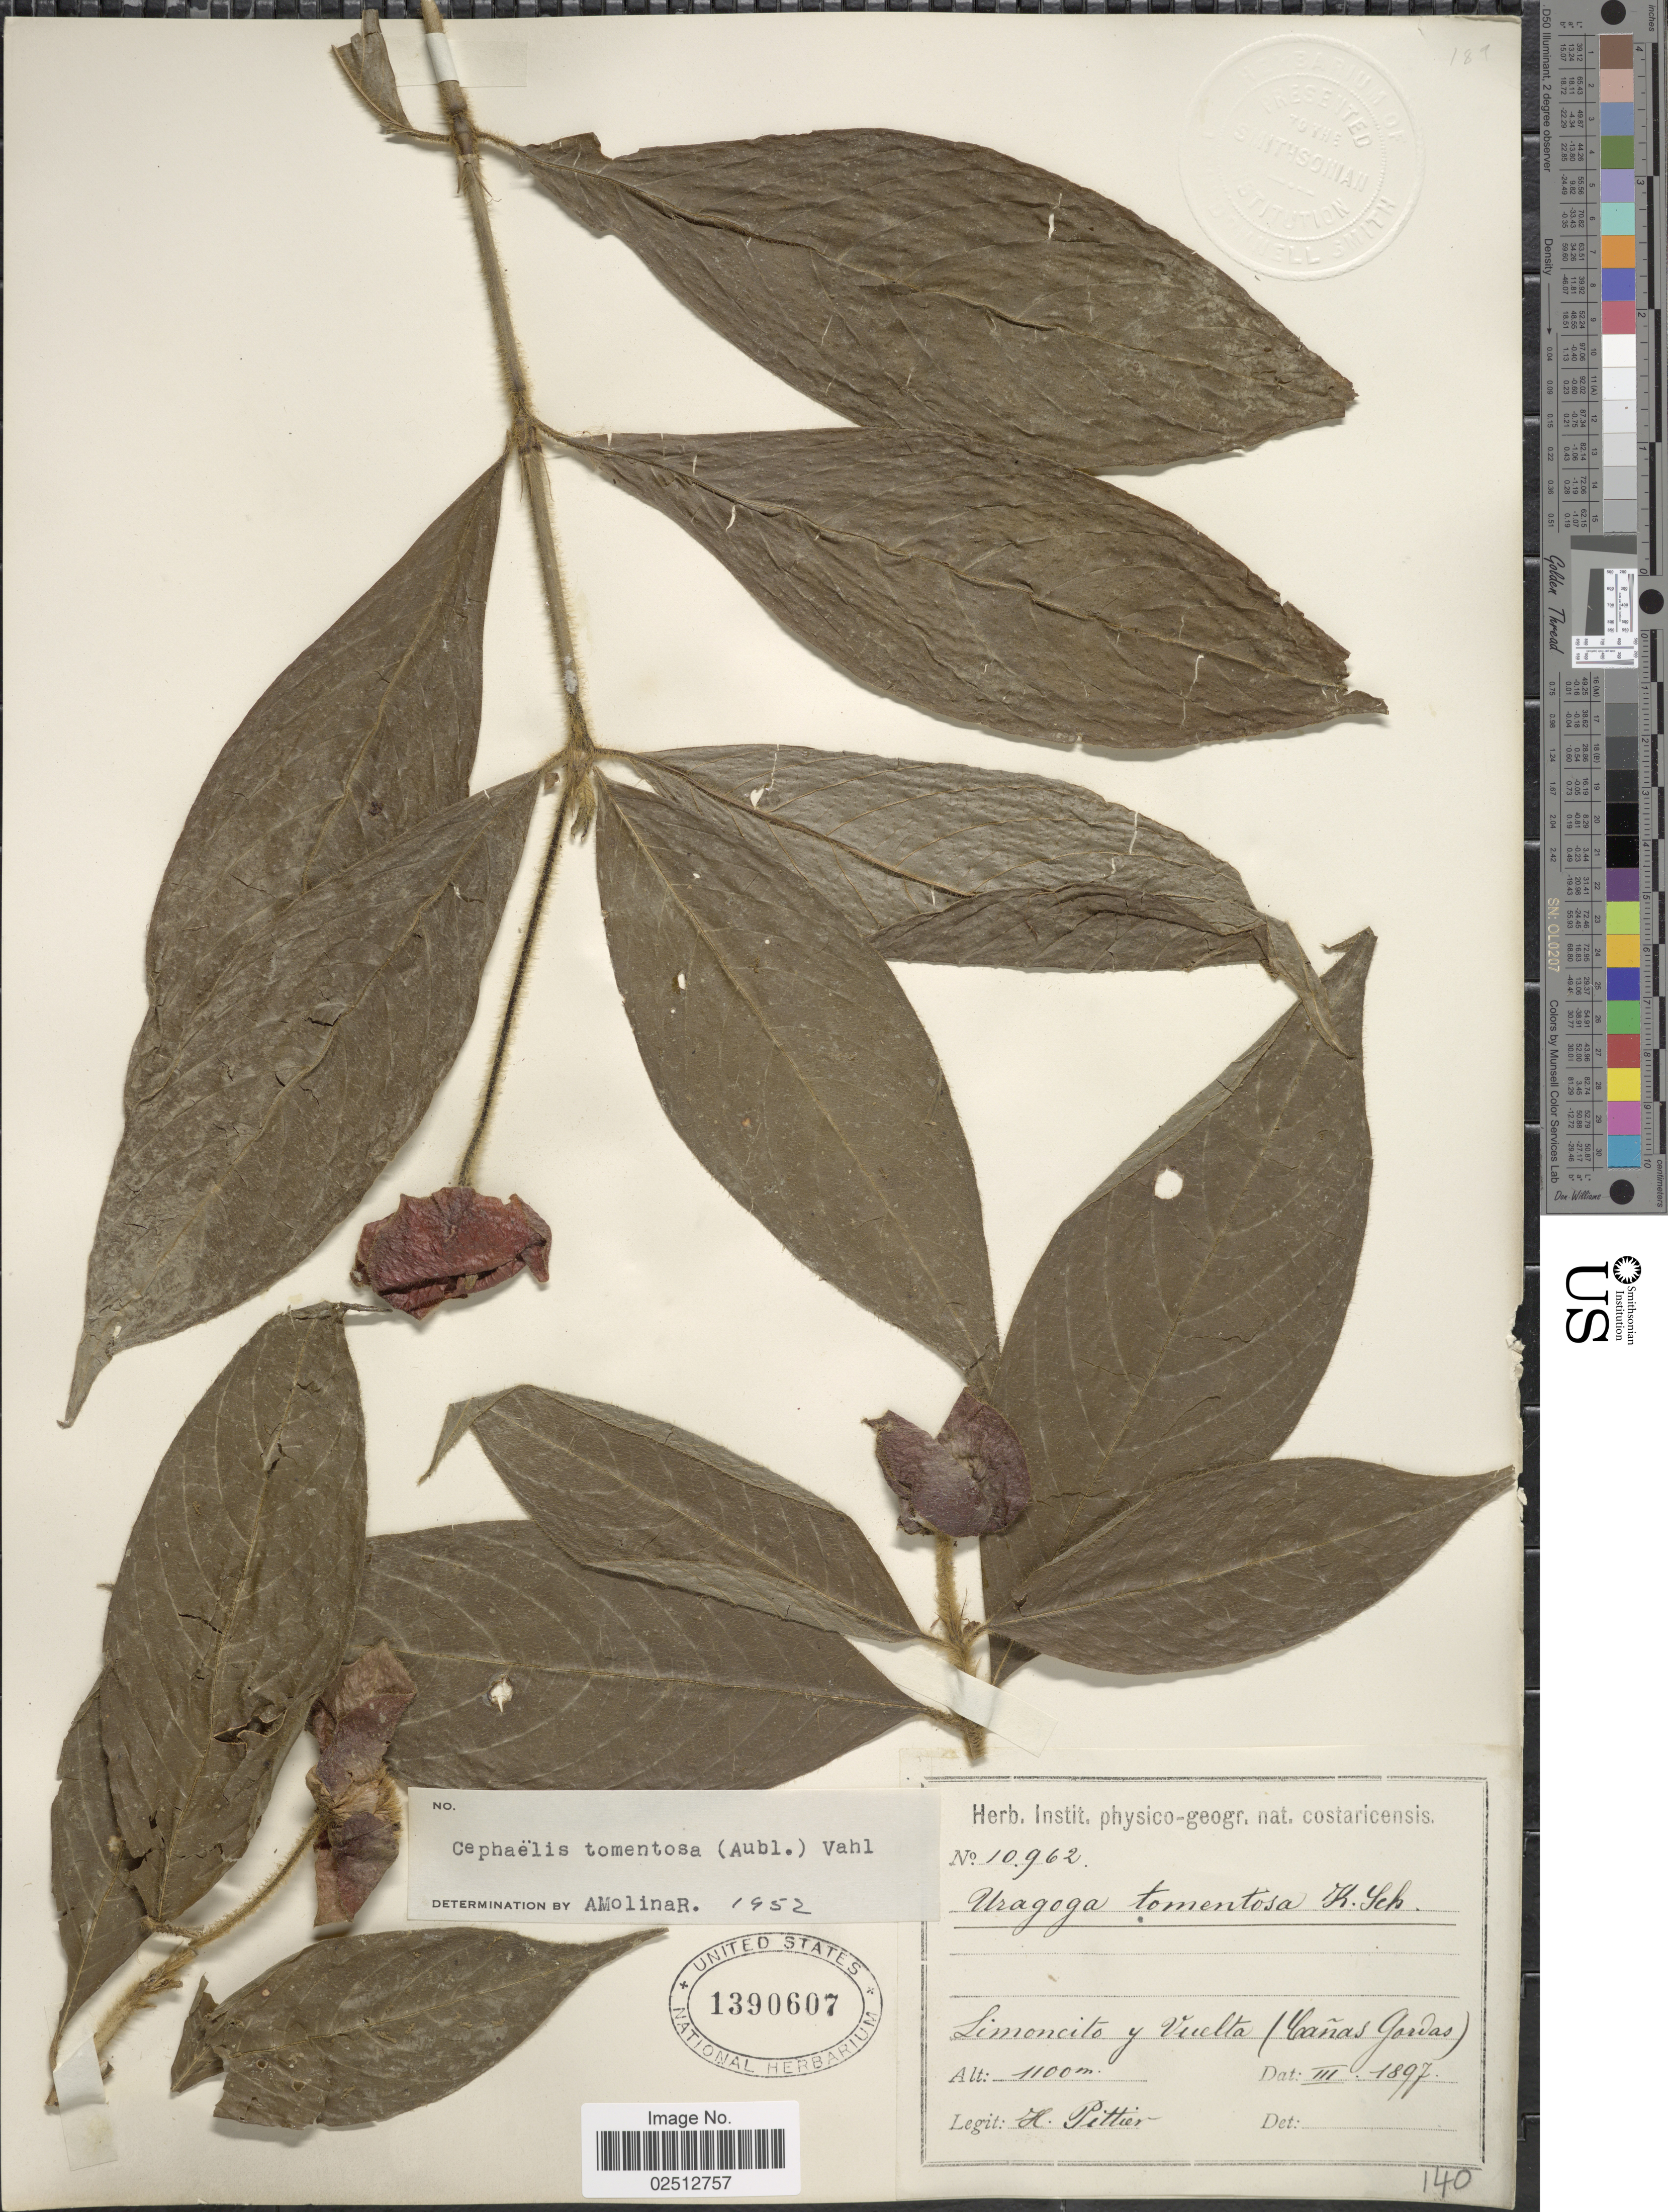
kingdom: Plantae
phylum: Tracheophyta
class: Magnoliopsida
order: Gentianales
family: Rubiaceae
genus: Psychotria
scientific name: Psychotria poeppigiana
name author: Müll. Arg.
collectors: H. F. Pittier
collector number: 140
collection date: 1897-03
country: Costa Rica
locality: Limoncito y Vuelta (Canas Gorvas)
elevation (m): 1100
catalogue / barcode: US 1390607